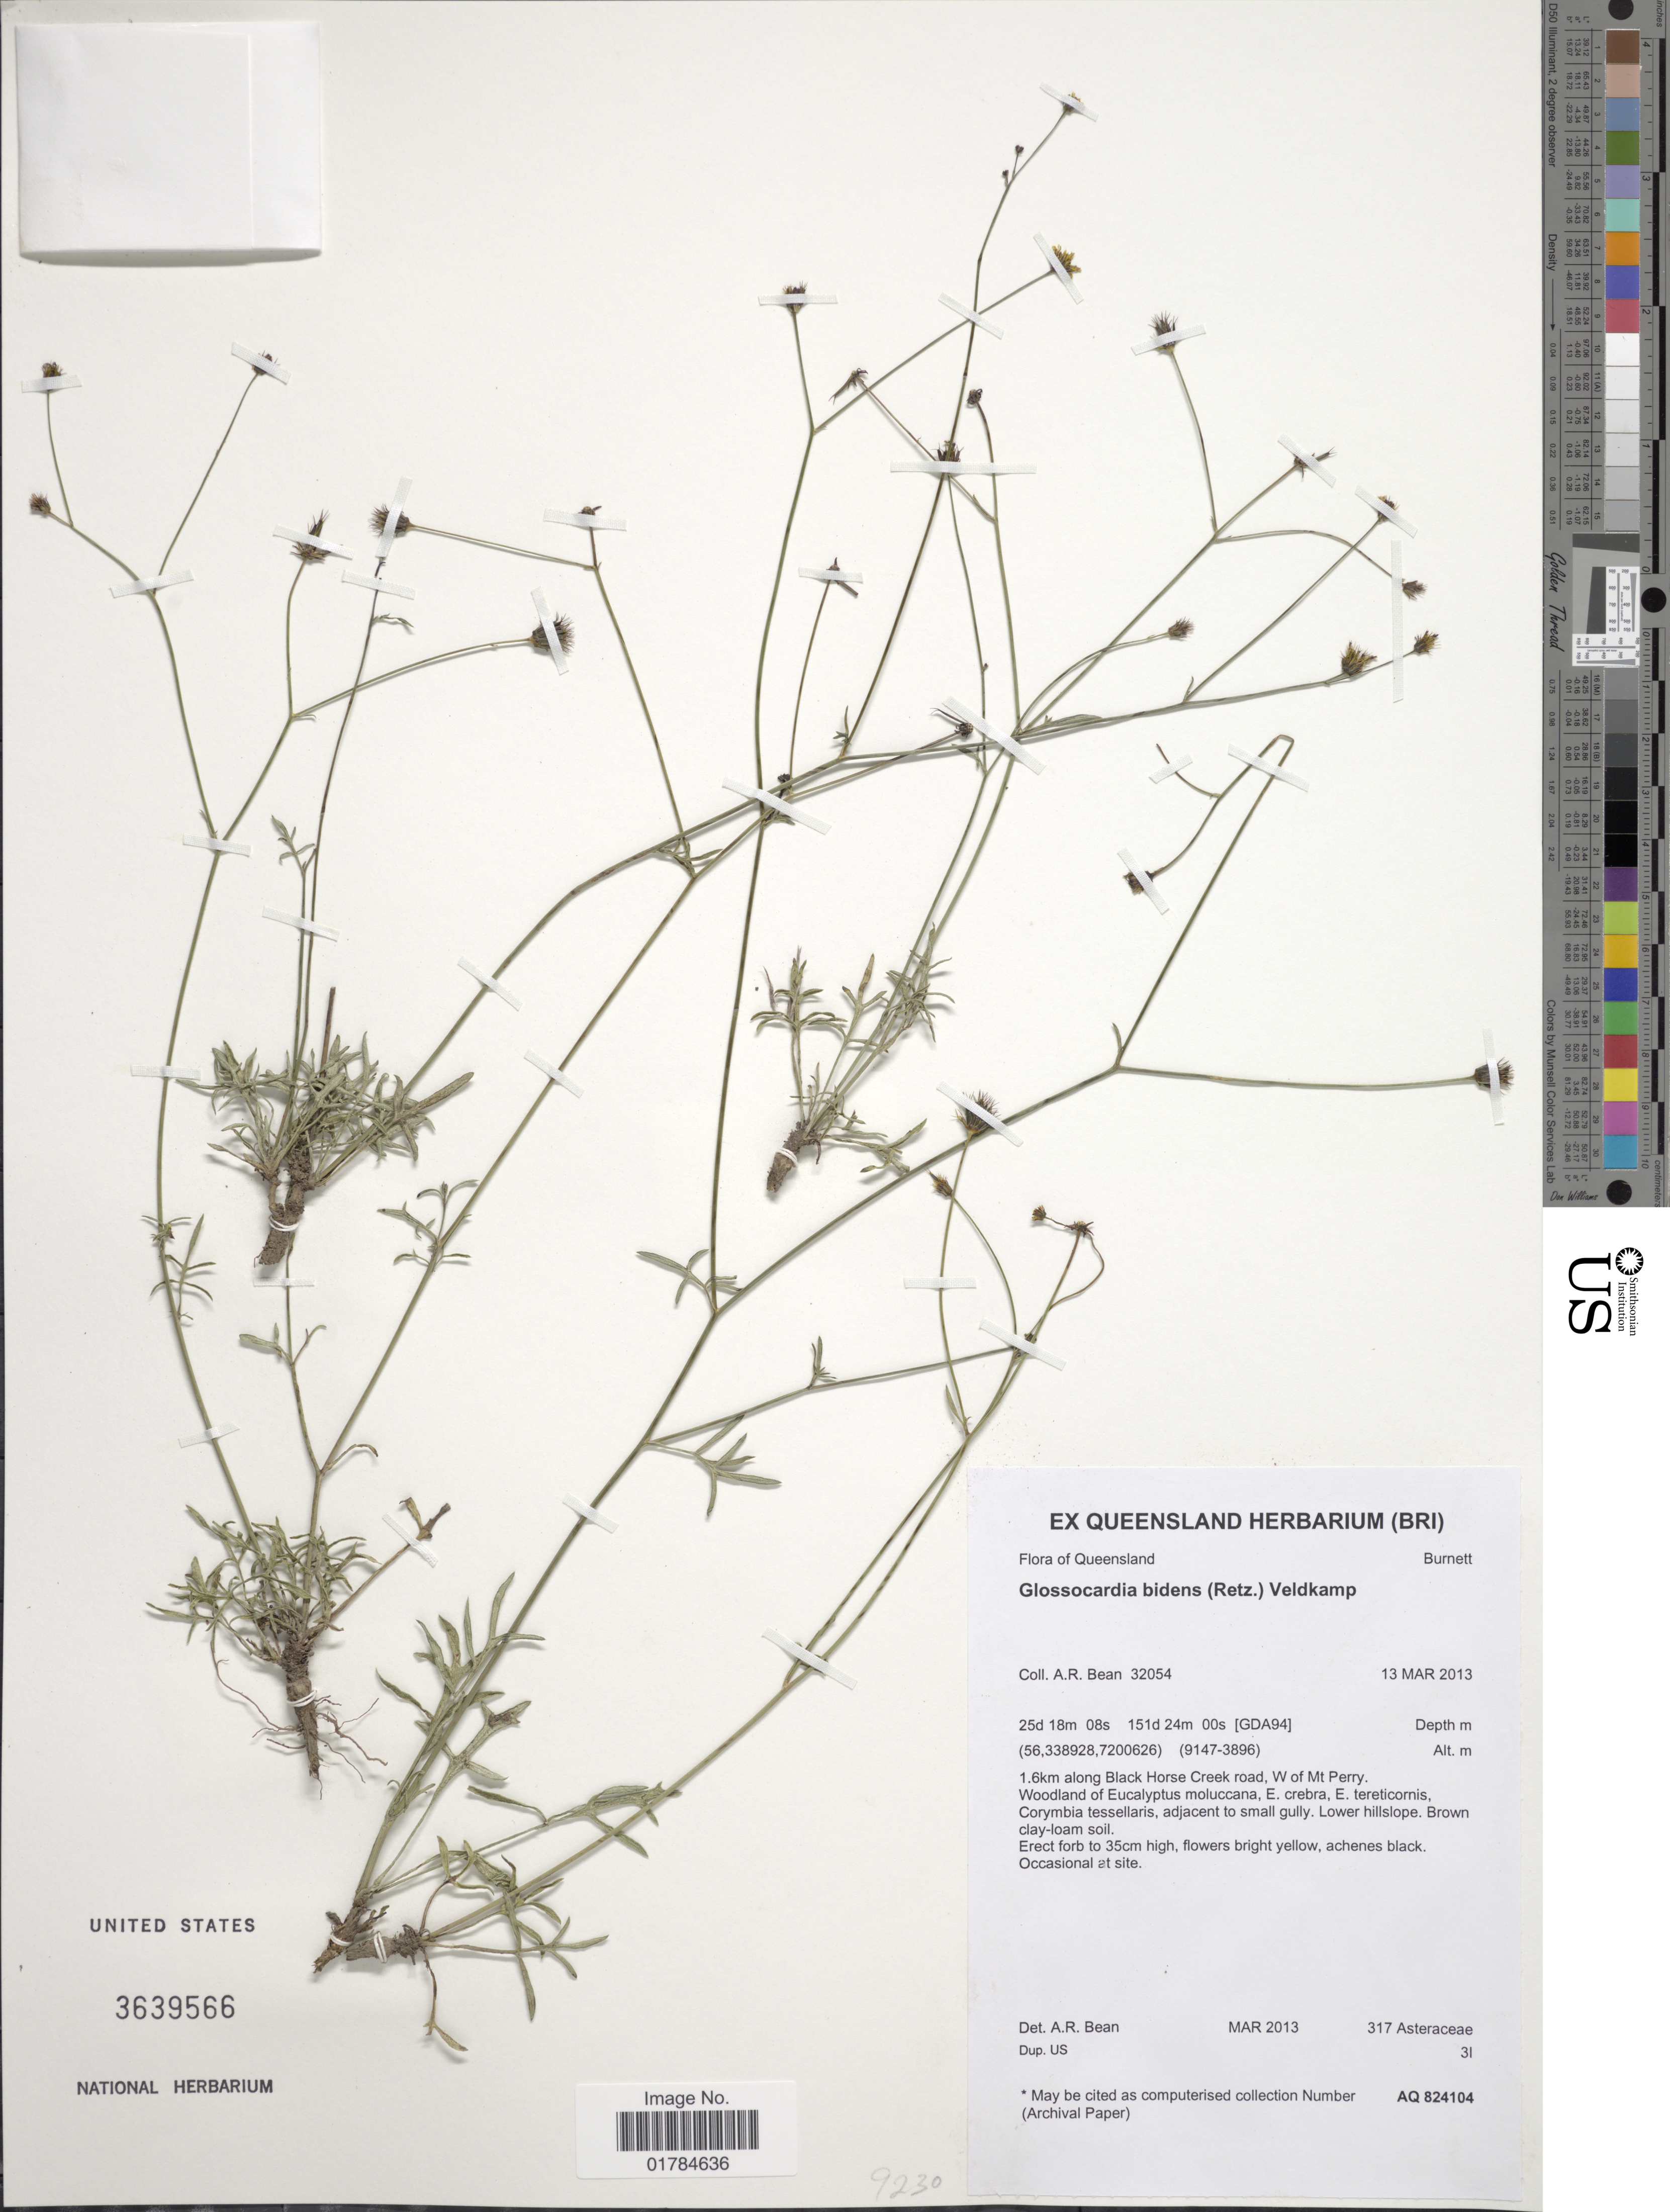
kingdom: Plantae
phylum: Tracheophyta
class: Magnoliopsida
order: Asterales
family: Asteraceae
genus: Glossocardia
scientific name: Glossocardia bidens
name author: (Retz.) Veldkamp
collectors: A. R. Bean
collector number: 32054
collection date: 2013-03-13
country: Australia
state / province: Queensland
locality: Burnett, (GDA94) 1.6 km along Black Horse Creek road, W of Mt Perry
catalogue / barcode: US 3639566